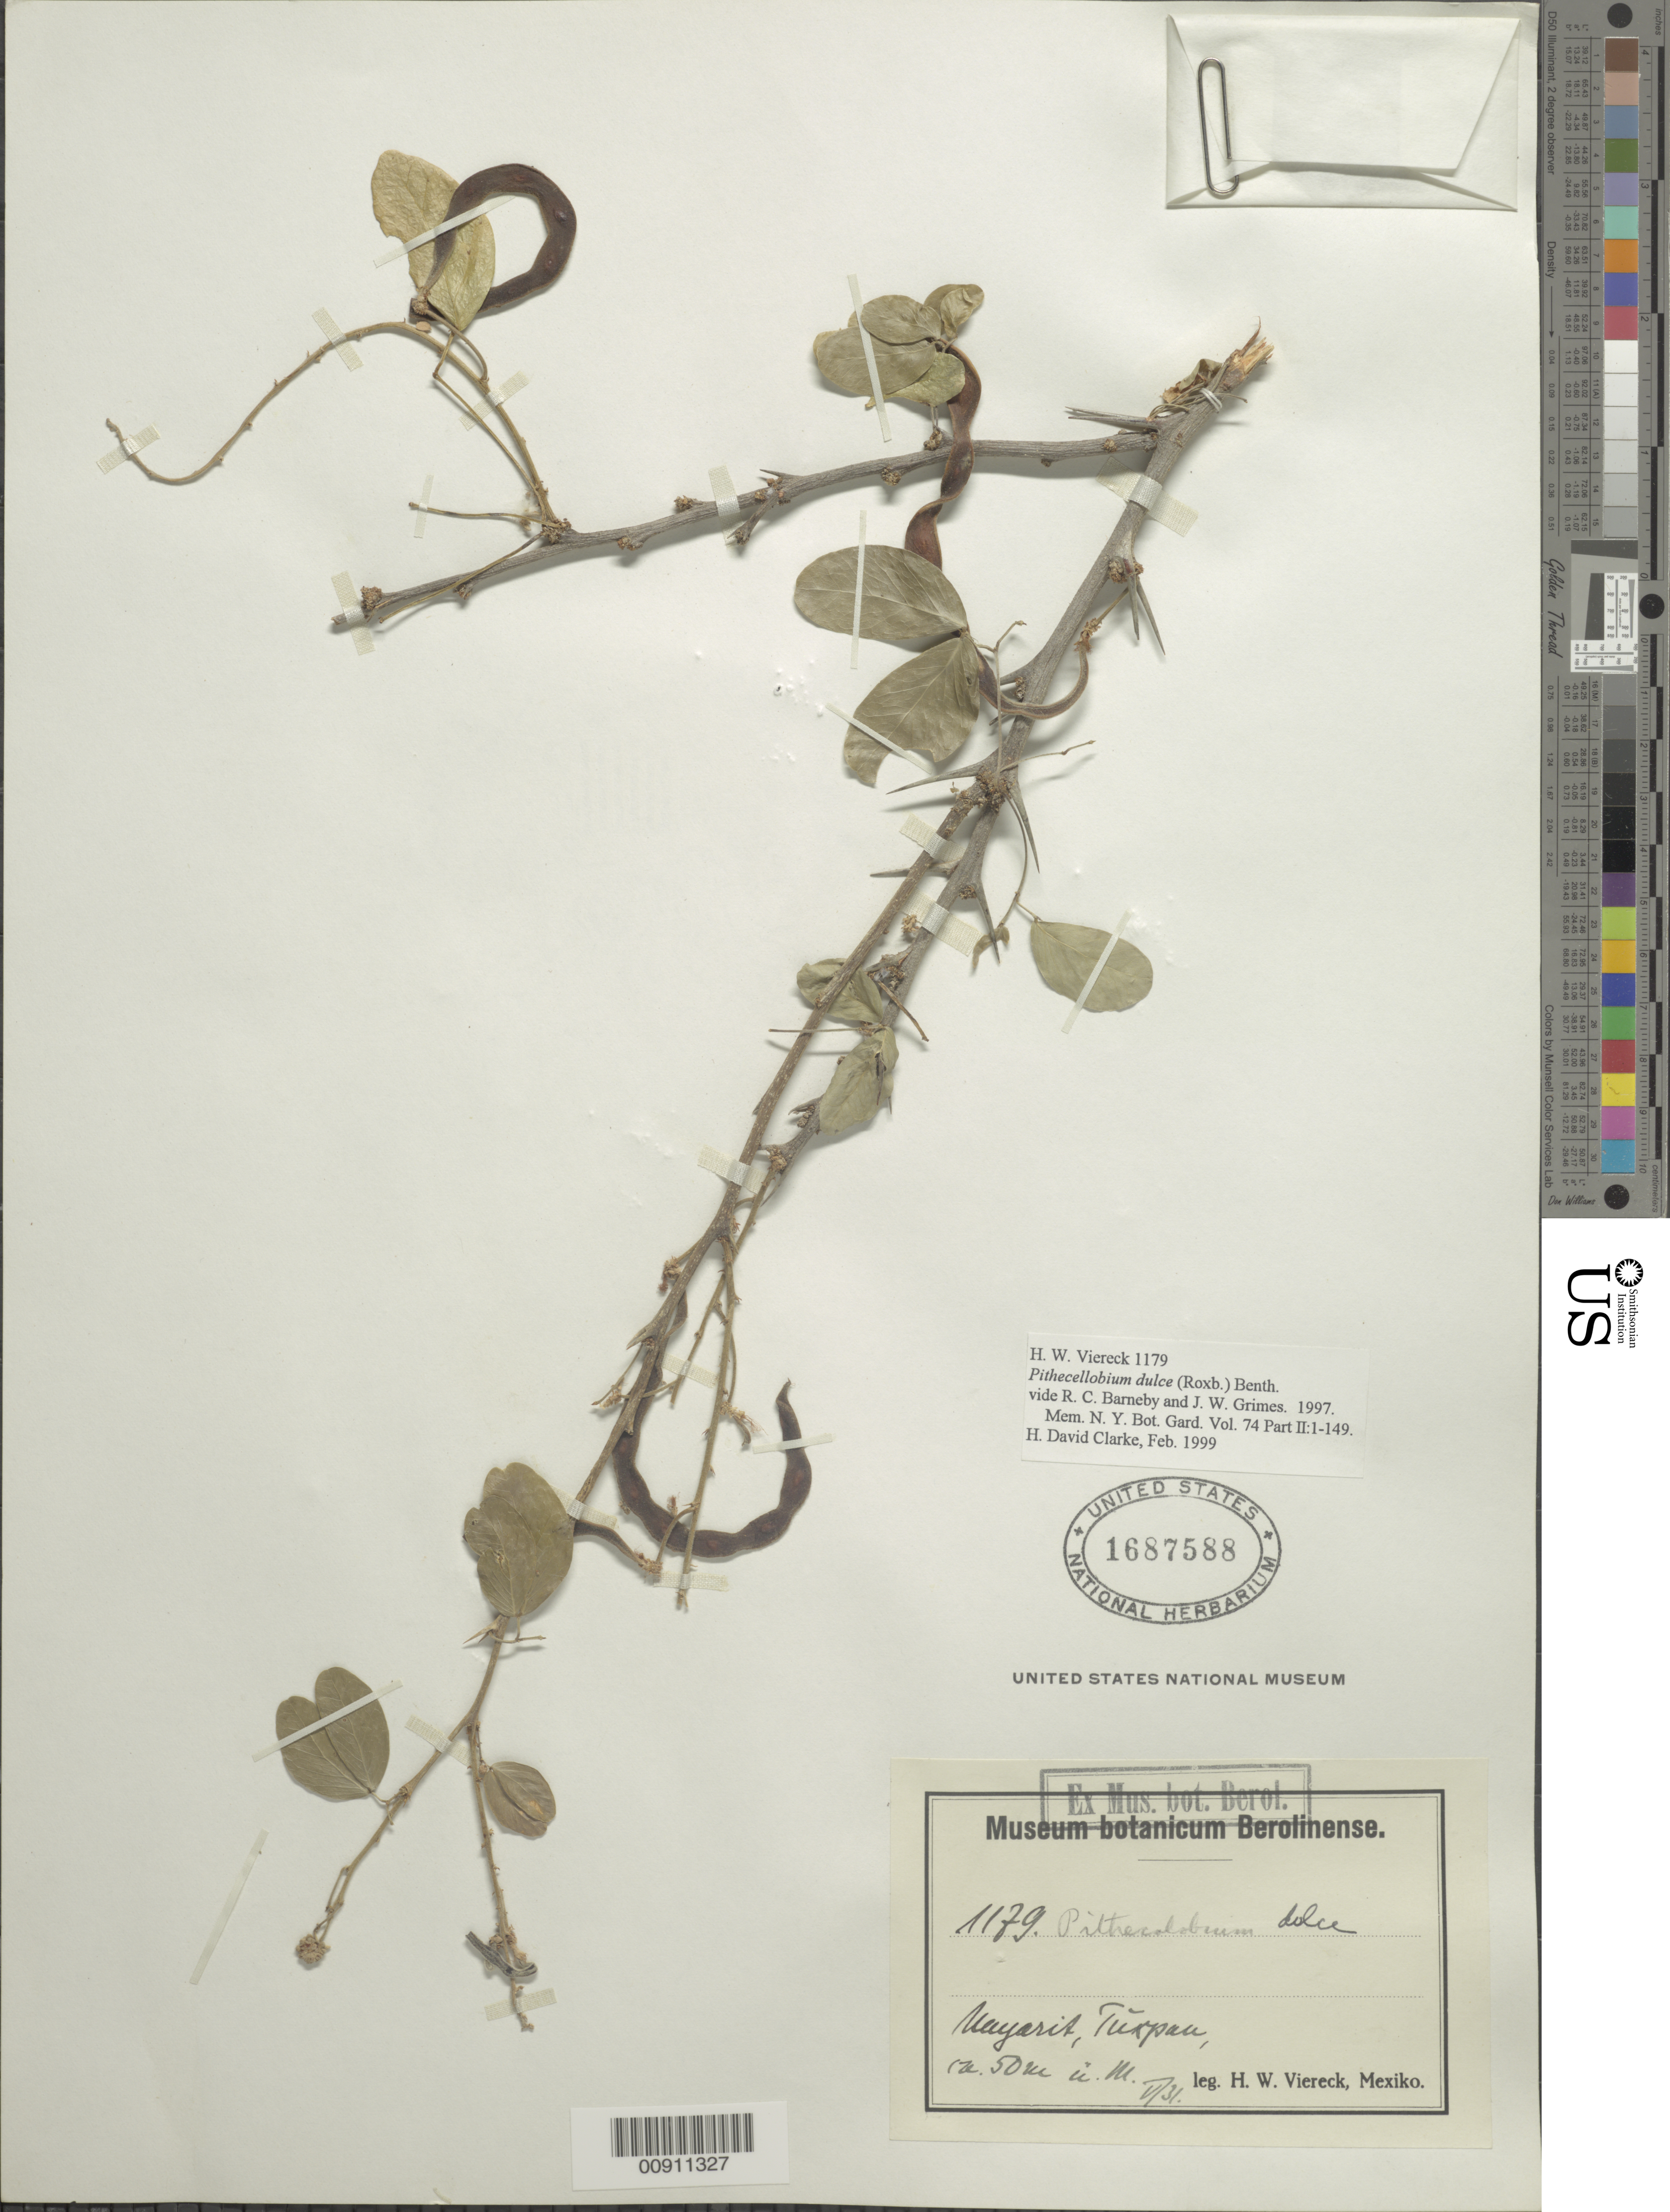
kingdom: Plantae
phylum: Tracheophyta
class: Magnoliopsida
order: Fabales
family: Fabaceae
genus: Pithecellobium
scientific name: Pithecellobium dulce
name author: (Roxb.) Benth.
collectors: H. W. Viereck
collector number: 1179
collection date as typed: May 1931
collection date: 1931-05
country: Mexico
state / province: Nayarit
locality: Tuxpan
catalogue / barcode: US 1687588